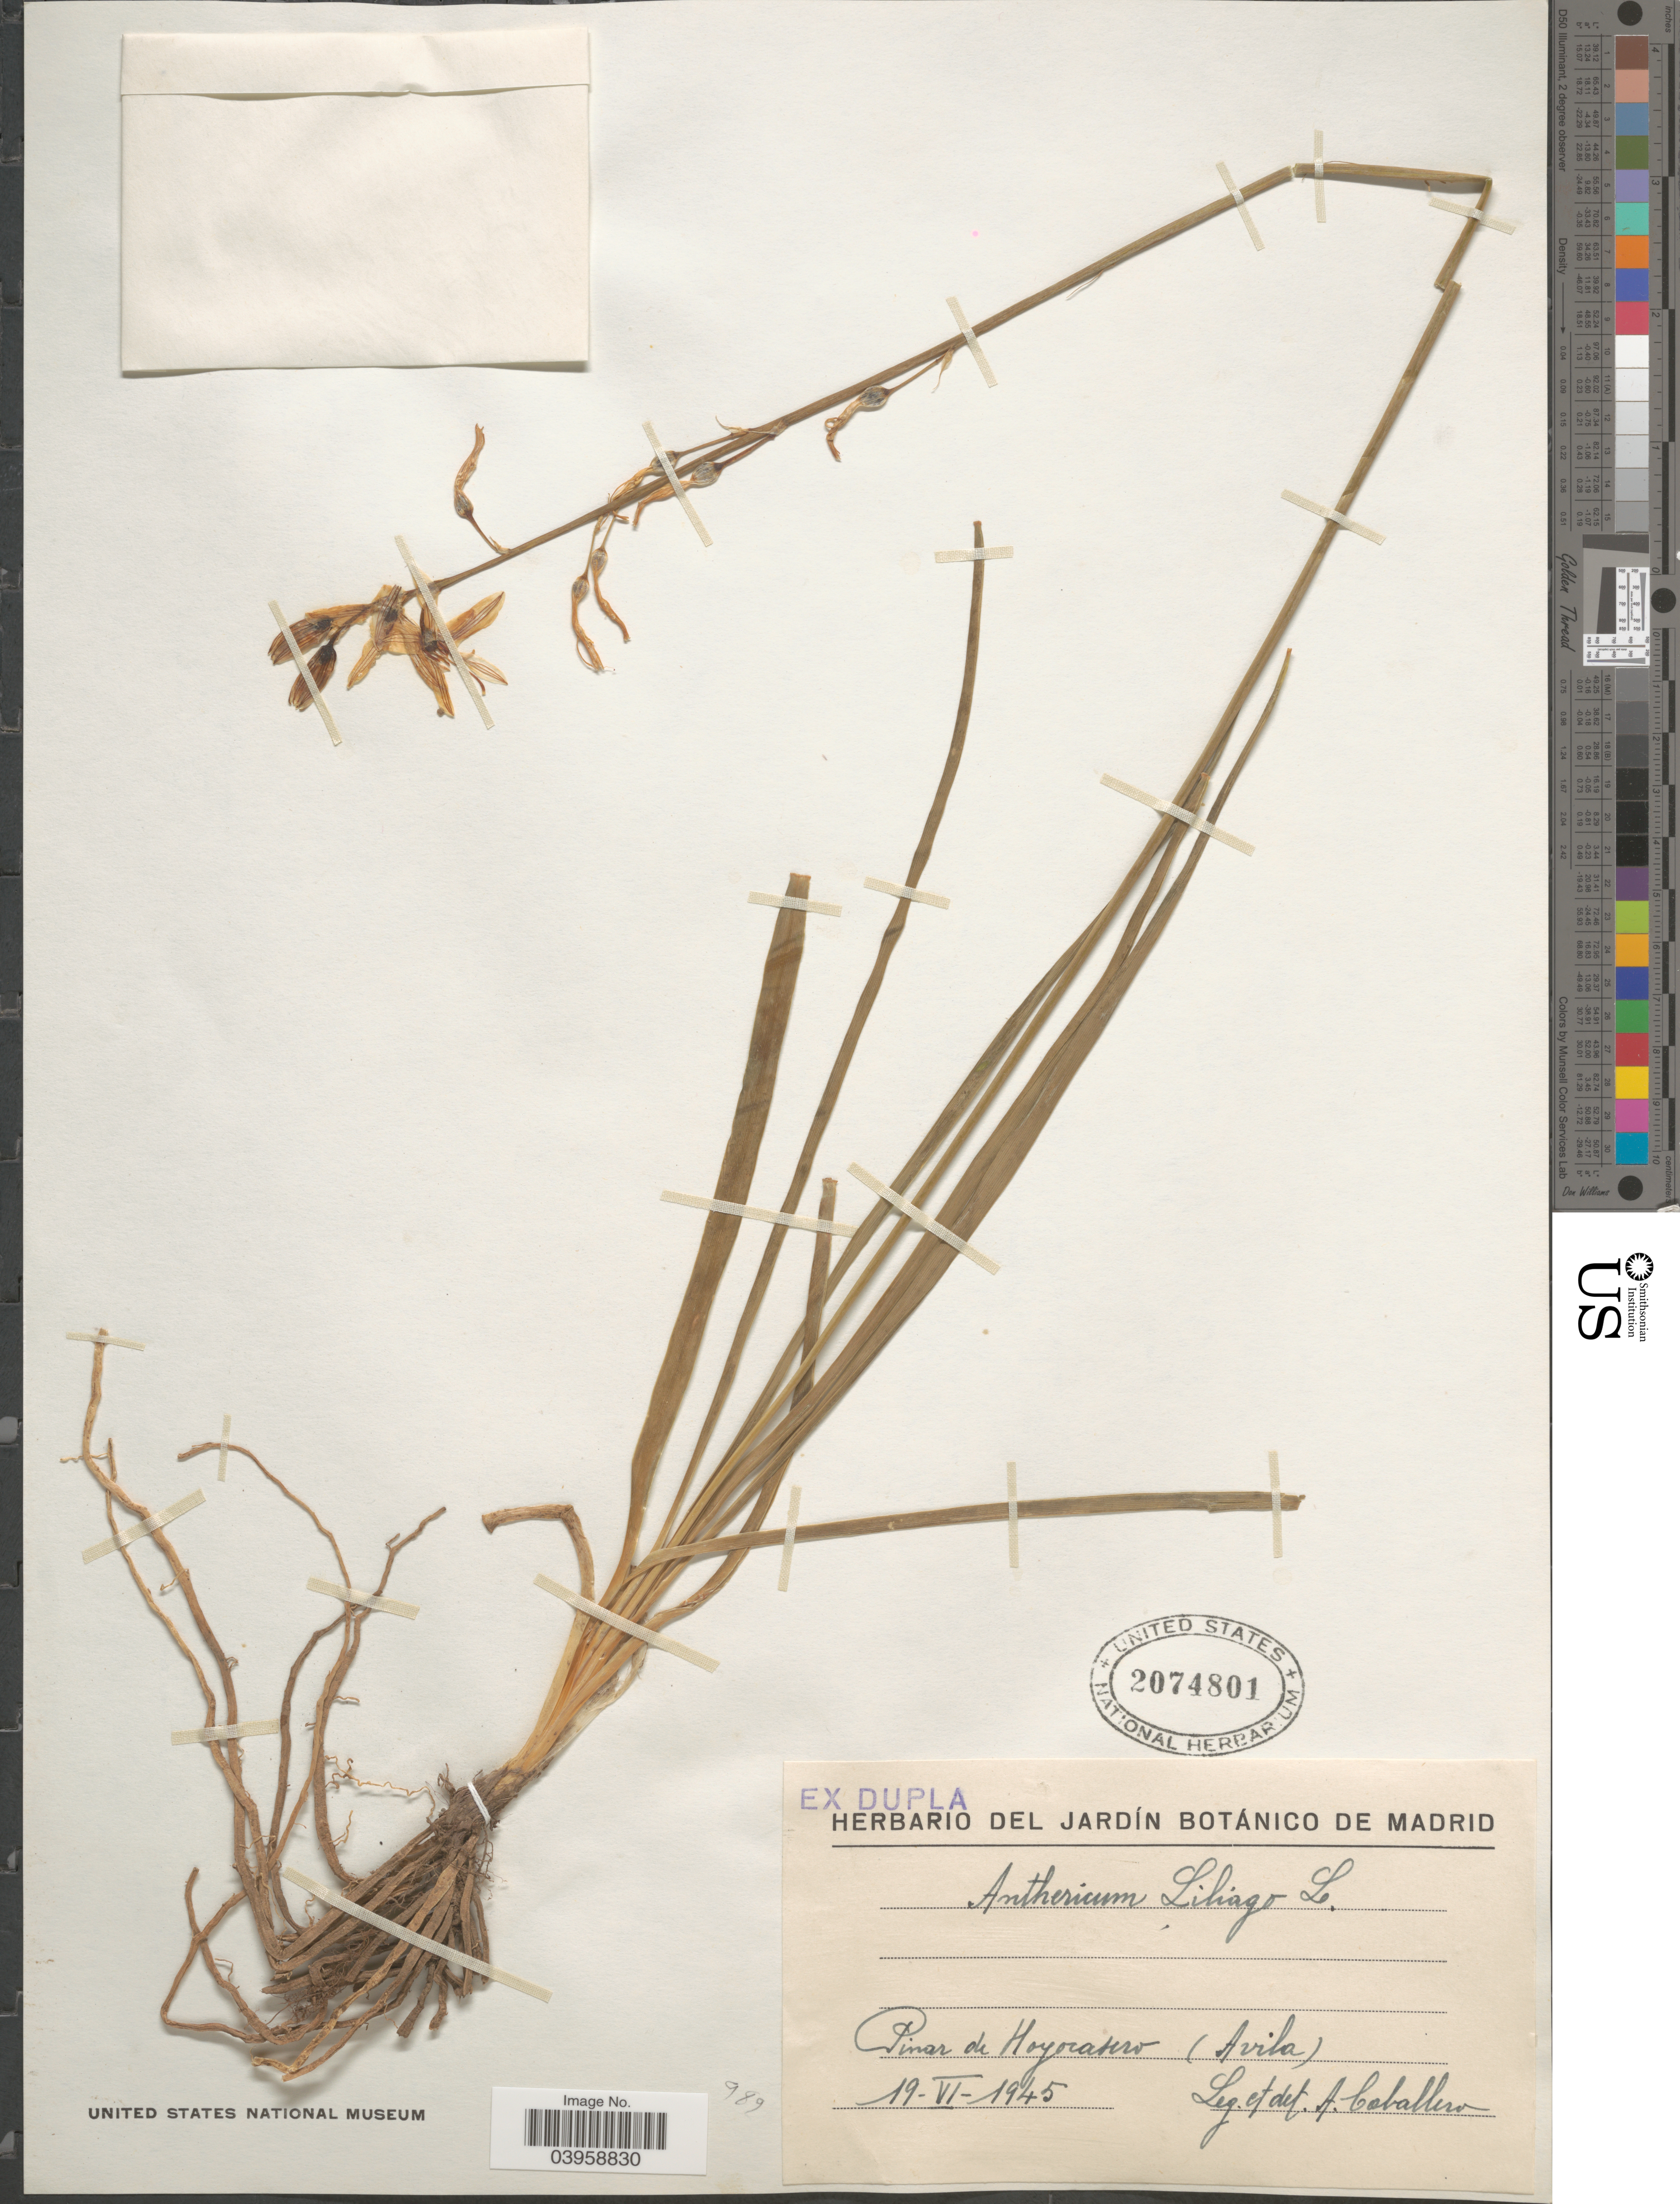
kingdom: Plantae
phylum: Tracheophyta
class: Liliopsida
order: Asparagales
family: Asparagaceae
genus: Anthericum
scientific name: Anthericum liliago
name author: L.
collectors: A. Caballero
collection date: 1945-06-19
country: Spain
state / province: Madrid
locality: Pinar de Hoyocatero (Avila).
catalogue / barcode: US 2074801